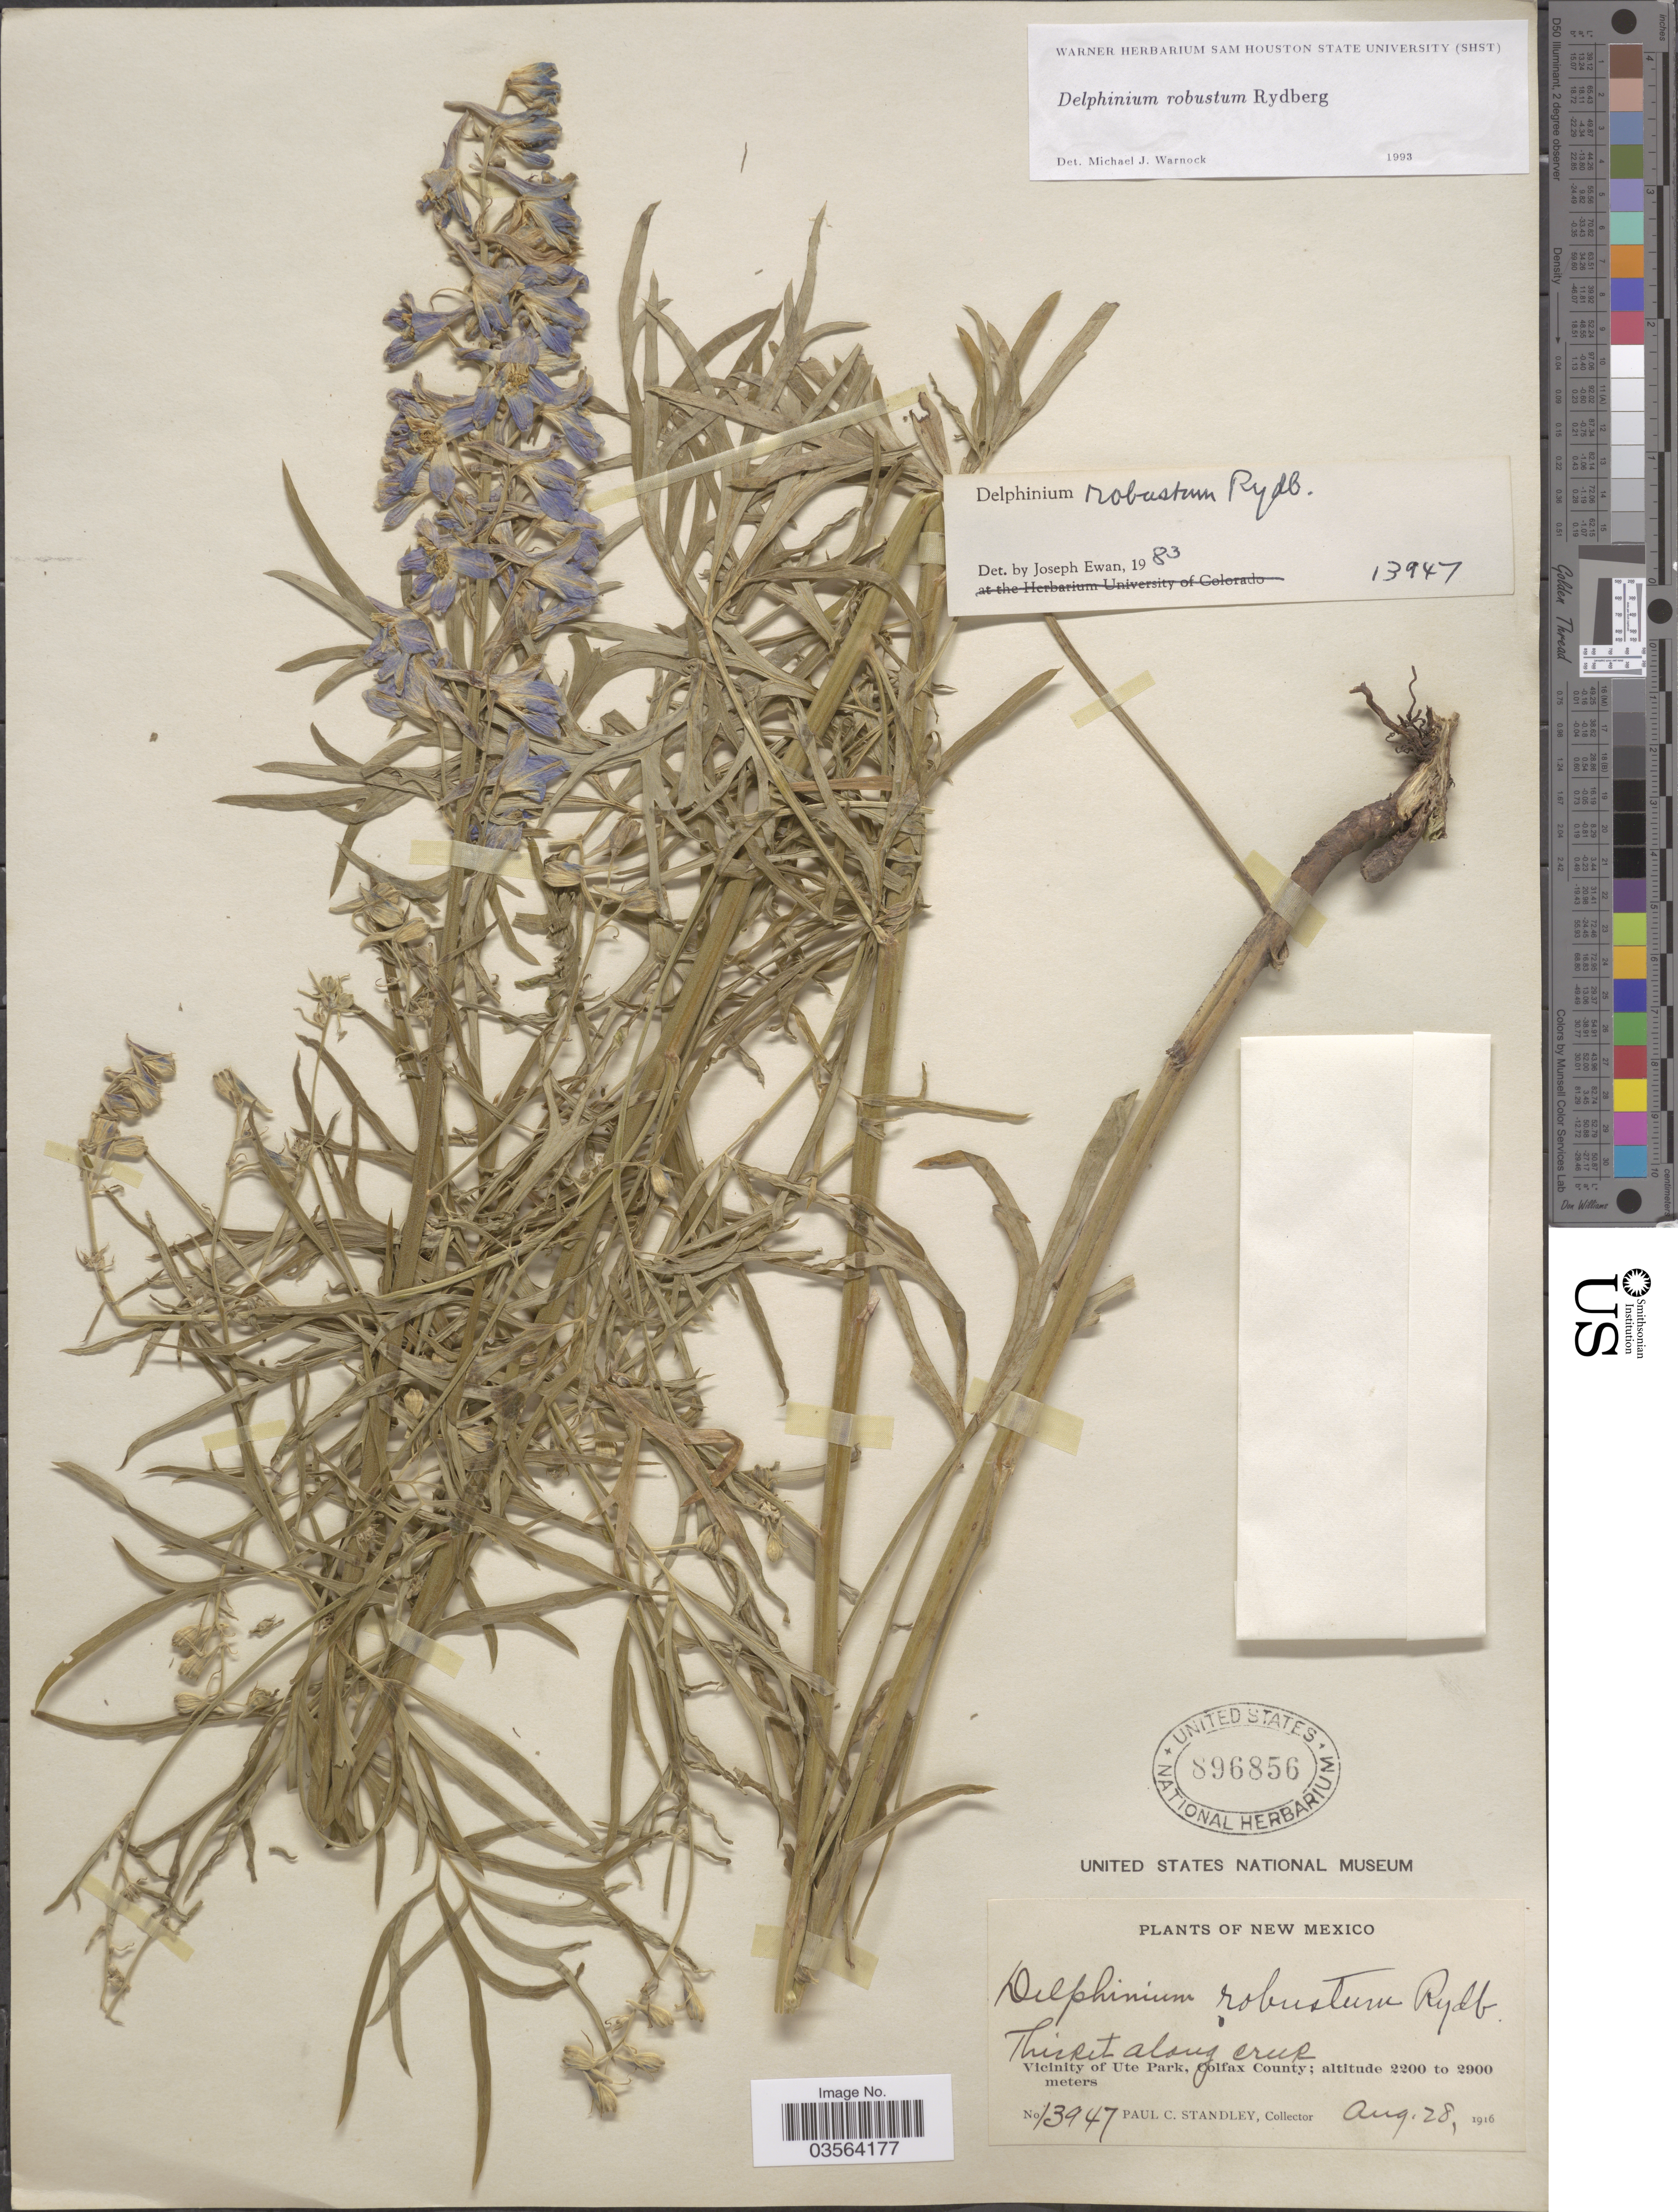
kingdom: Plantae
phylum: Tracheophyta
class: Magnoliopsida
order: Ranunculales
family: Ranunculaceae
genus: Delphinium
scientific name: Delphinium robustum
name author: Rydb.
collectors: P. C. Standley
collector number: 13947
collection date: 1916-08-28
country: United States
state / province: New Mexico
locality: Thicket along creek. Vicinity of Ute Park, Colfax County.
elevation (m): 2200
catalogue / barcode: US 896856